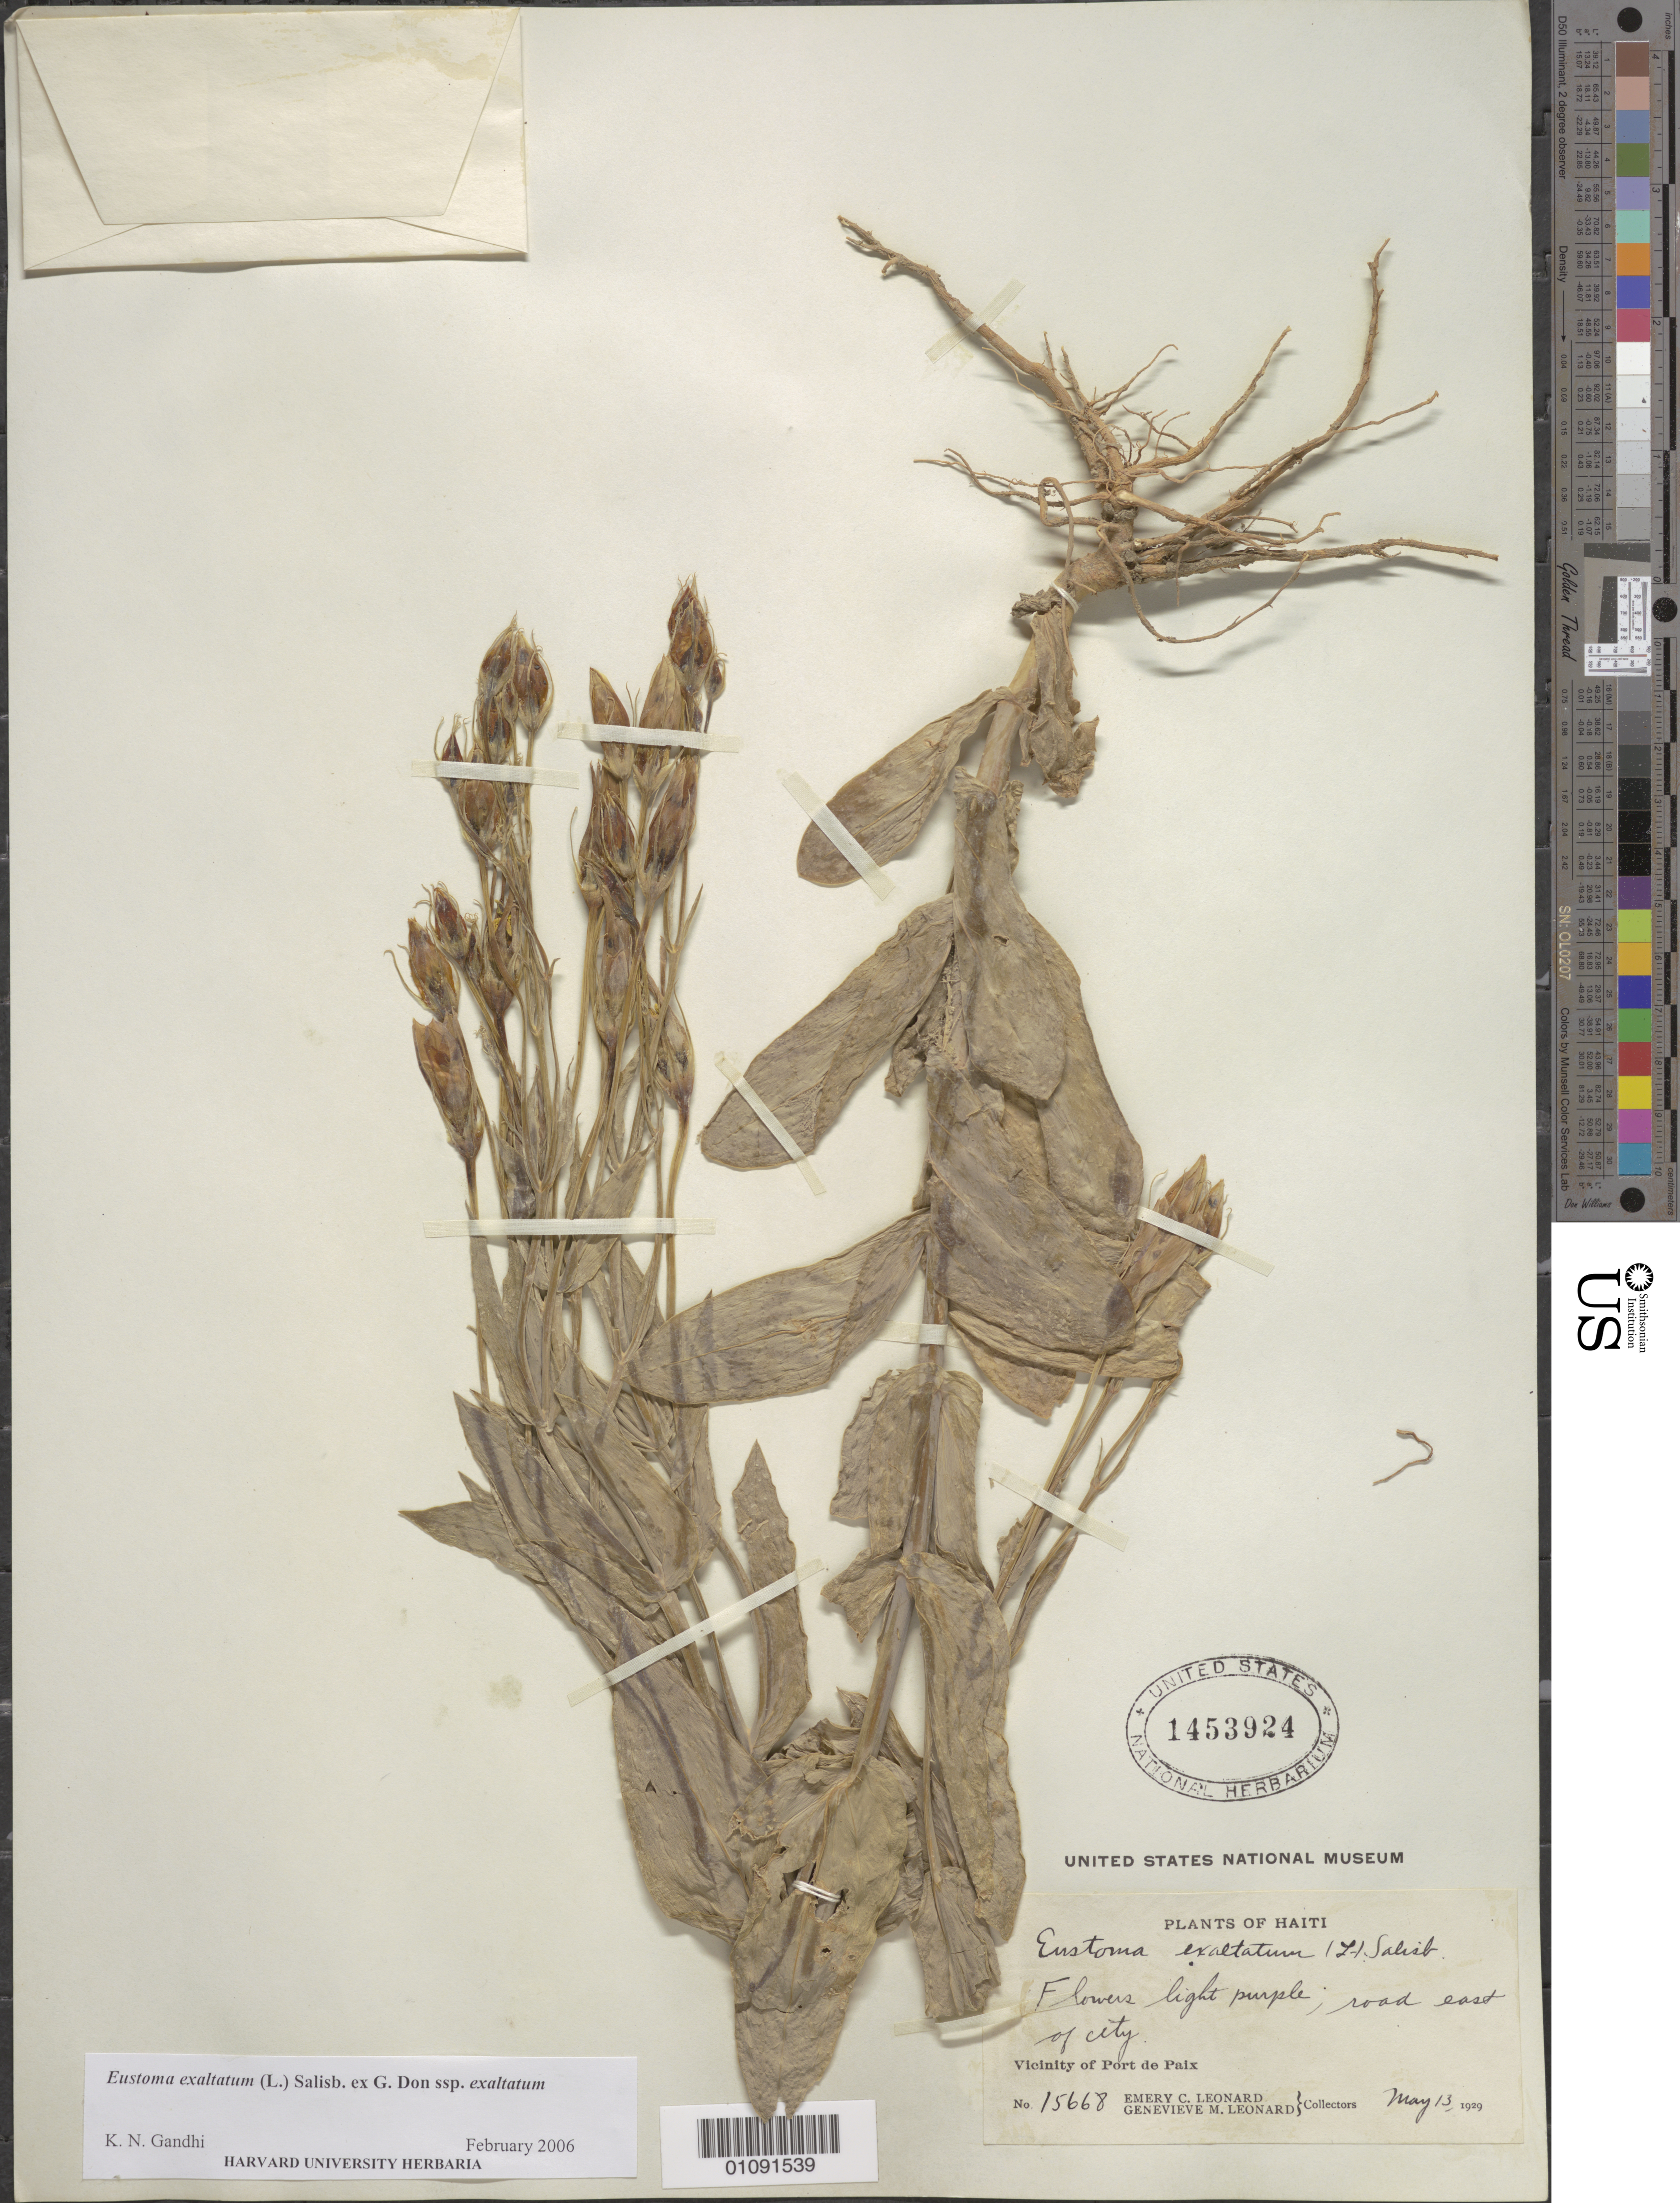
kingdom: Plantae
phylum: Tracheophyta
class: Magnoliopsida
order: Gentianales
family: Gentianaceae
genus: Eustoma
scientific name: Eustoma exaltatum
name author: (L.) Salisb. ex Don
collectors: E. C. Leonard & G. M. Leonard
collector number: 15668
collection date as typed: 13 May 1929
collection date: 1929-05-13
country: Haiti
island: Hispaniola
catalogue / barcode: US 1453924